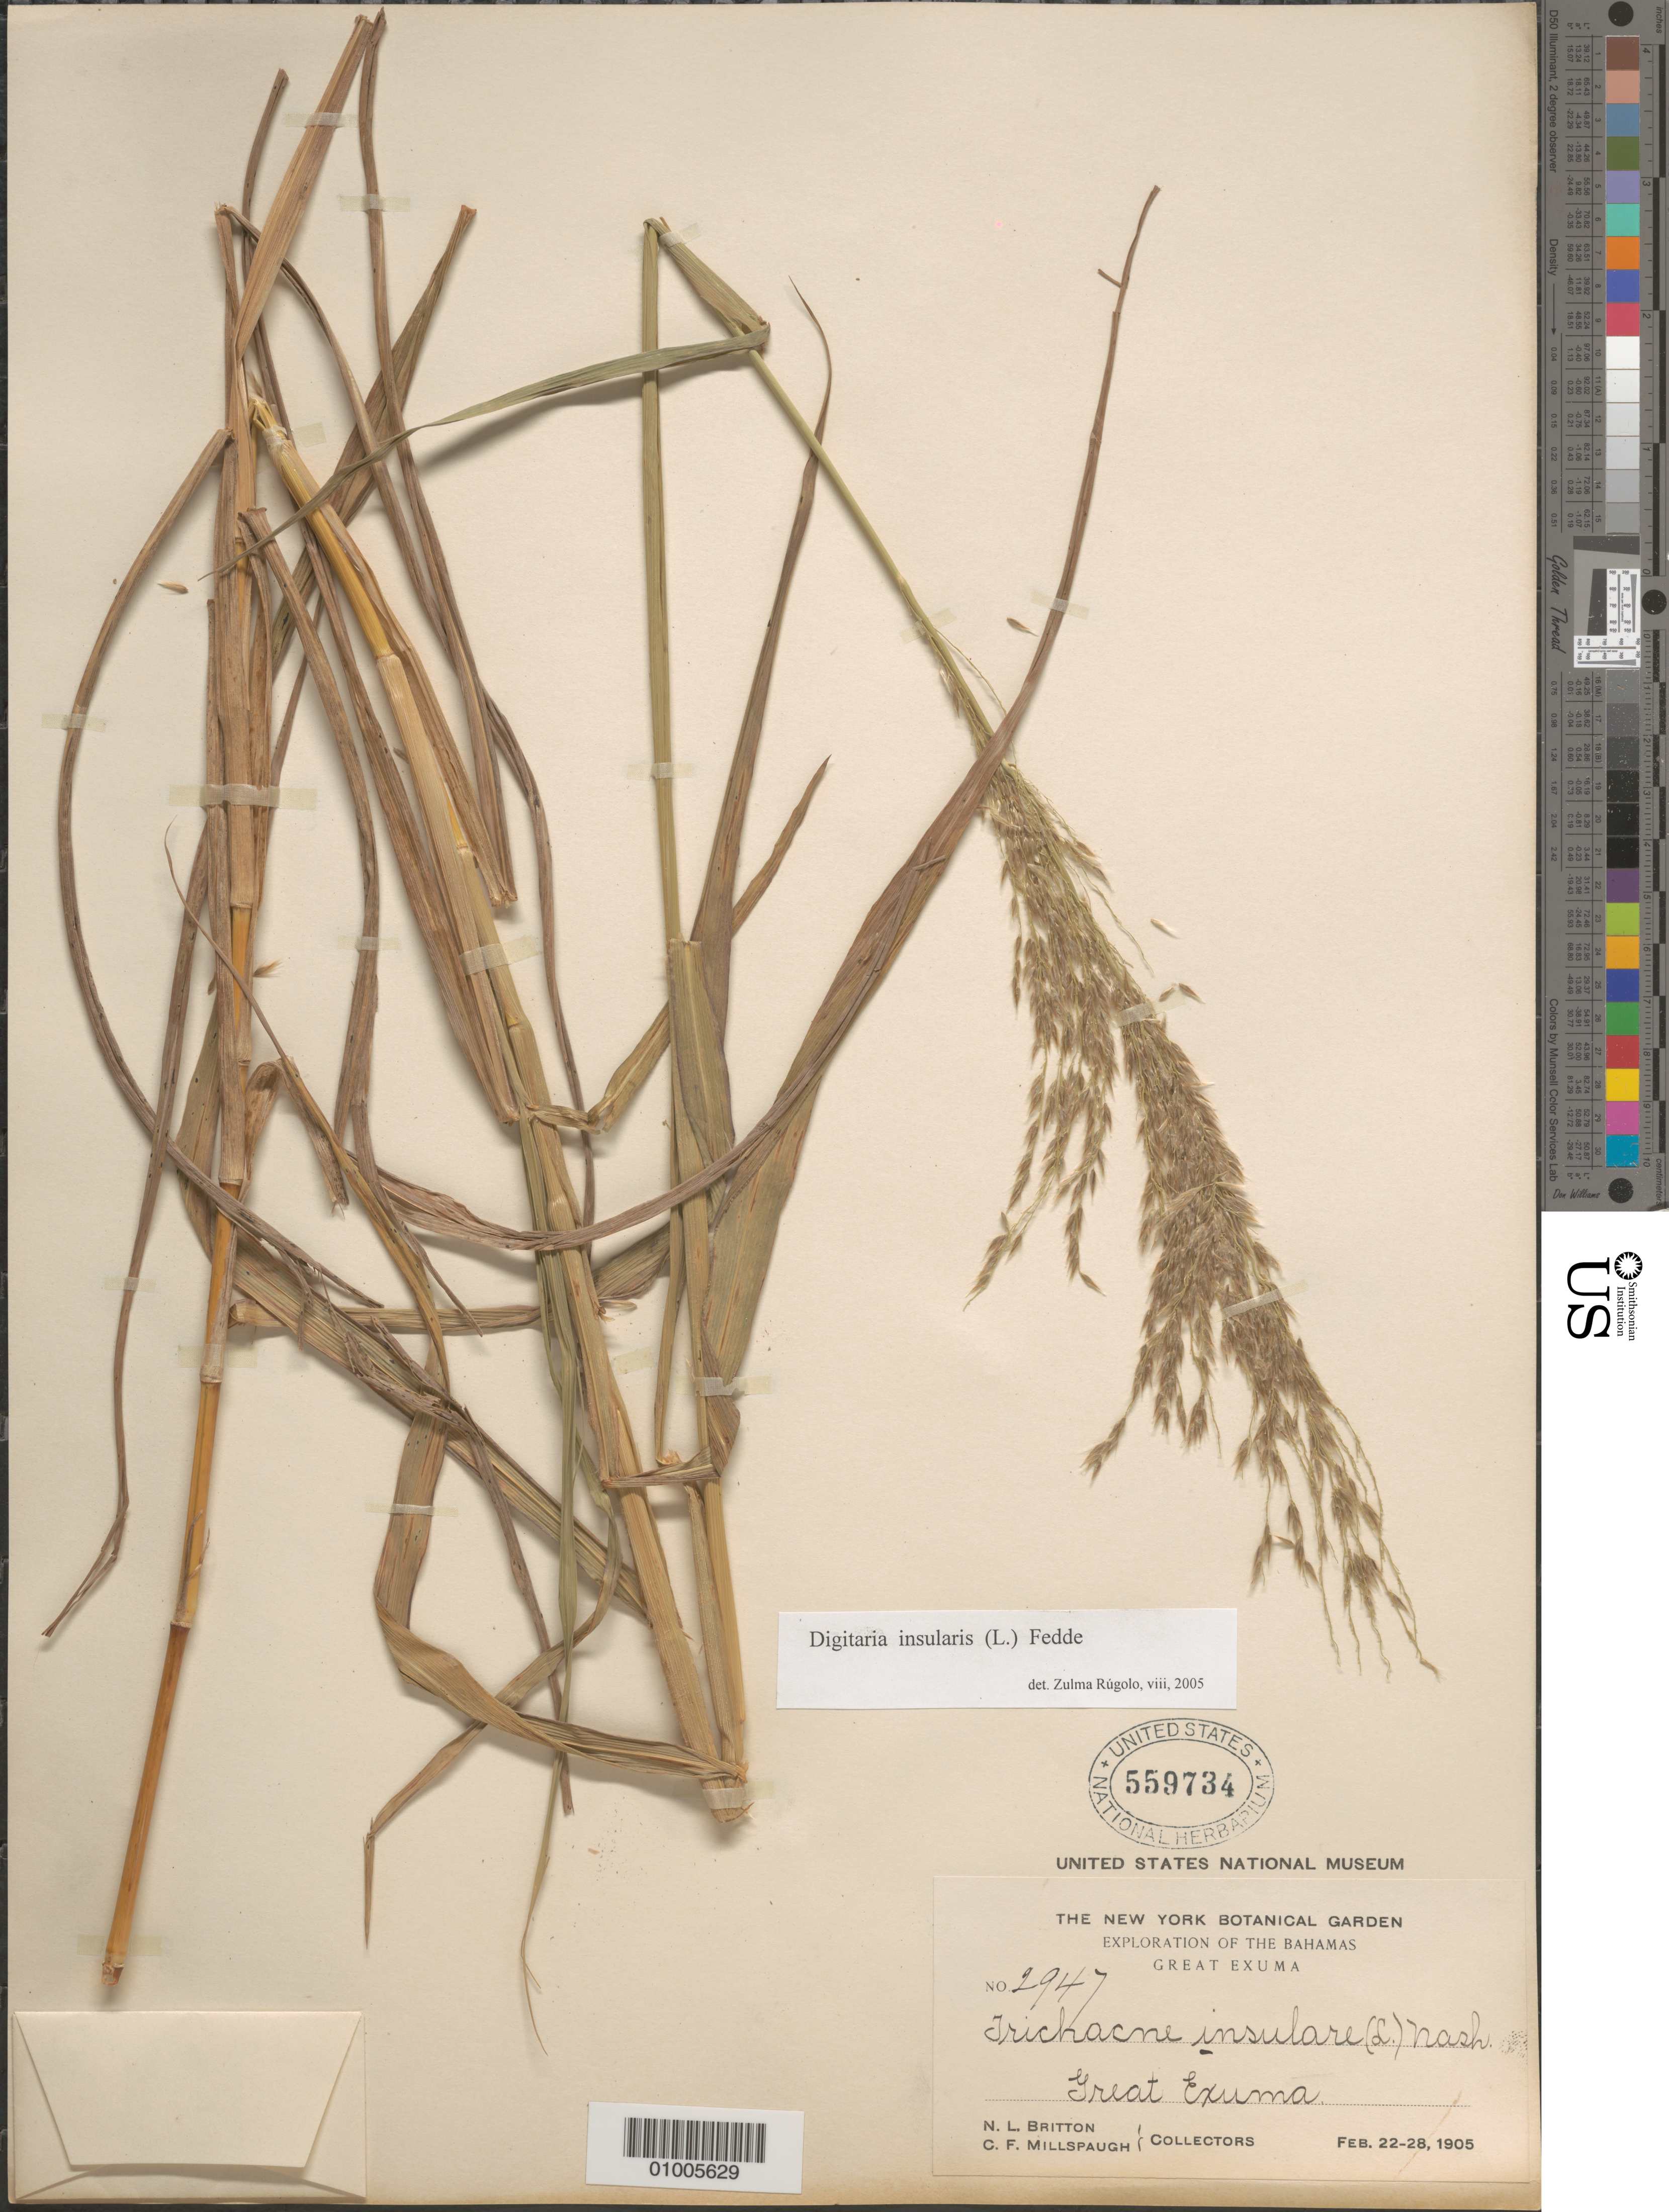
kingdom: Plantae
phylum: Tracheophyta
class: Liliopsida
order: Poales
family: Poaceae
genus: Digitaria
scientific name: Digitaria insularis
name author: (L.) Mez ex Ekman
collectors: N. Britton & C. Millspaugh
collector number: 2947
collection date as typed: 22 Feb 1905 to 28 Feb 1905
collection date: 1905-02-22/1905-02-28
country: Bahamas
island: Exuma Chain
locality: Great Exuma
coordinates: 0 N, 0 E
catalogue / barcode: US 559734